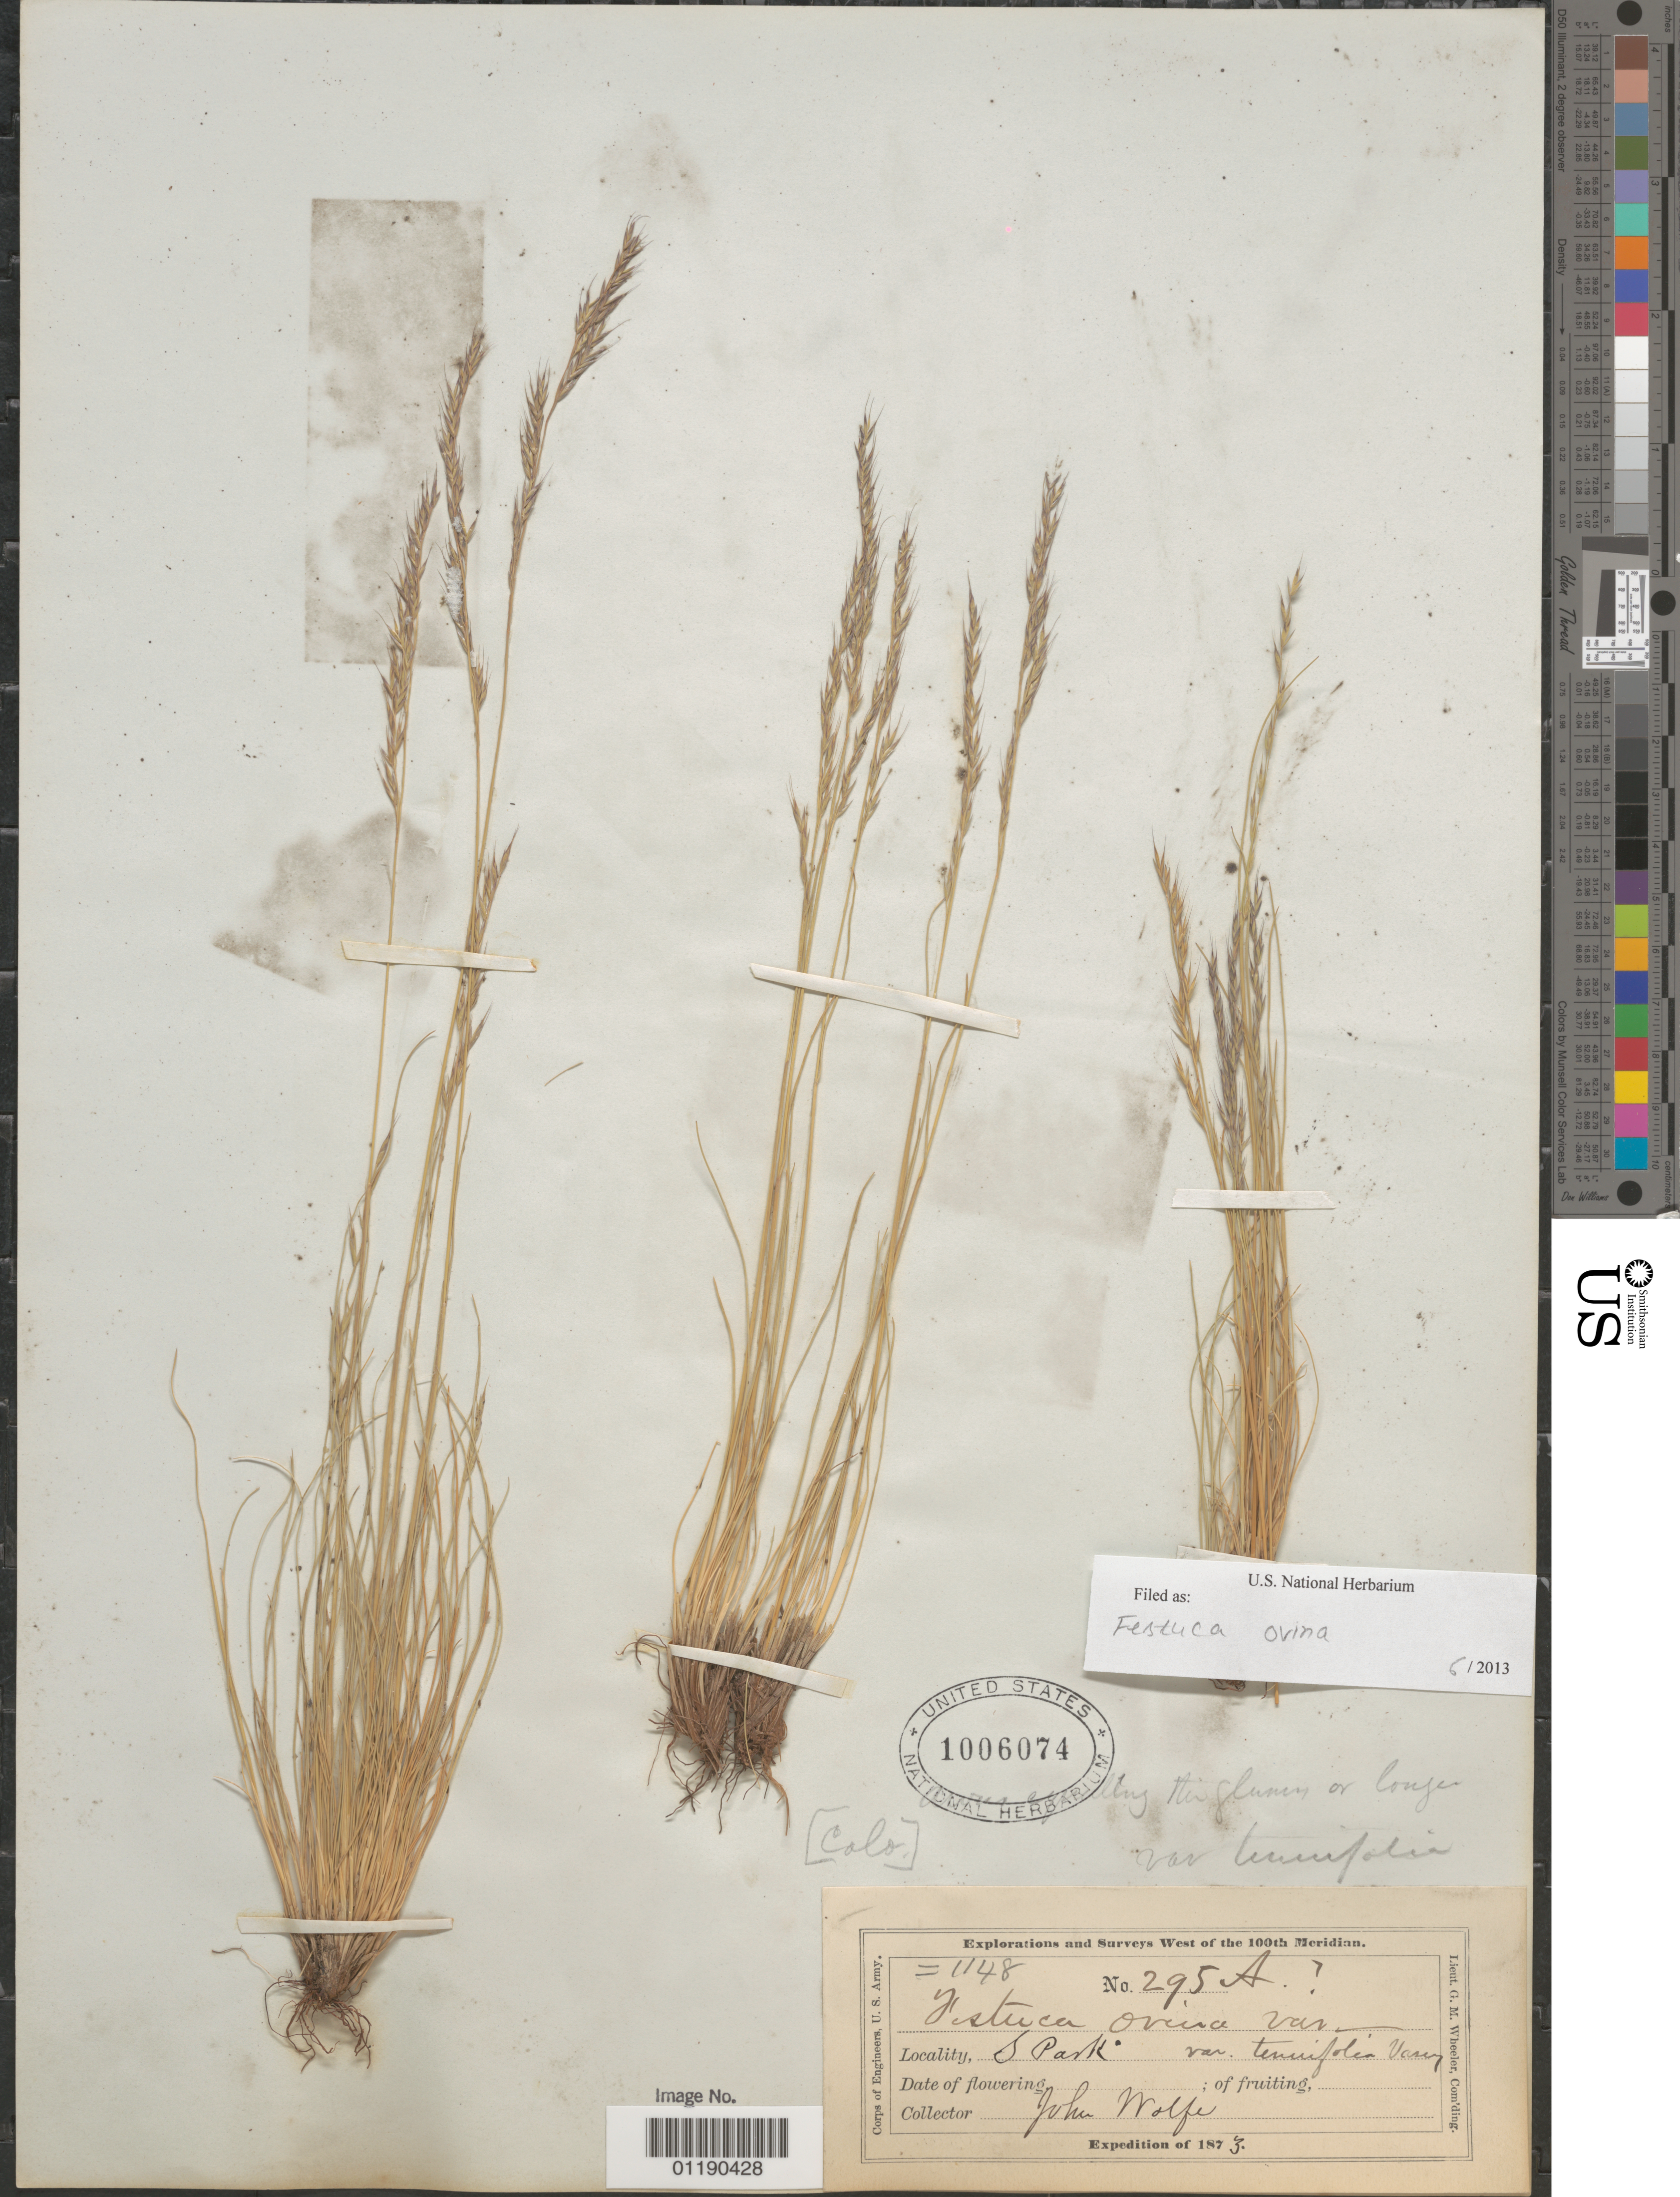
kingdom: Plantae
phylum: Tracheophyta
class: Liliopsida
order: Poales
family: Poaceae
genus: Festuca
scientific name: Festuca ovina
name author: Hack.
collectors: J. Wolf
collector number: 295A=1148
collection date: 1873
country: United States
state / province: Colorado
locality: South Park, Col Ter.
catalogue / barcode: US 1006074